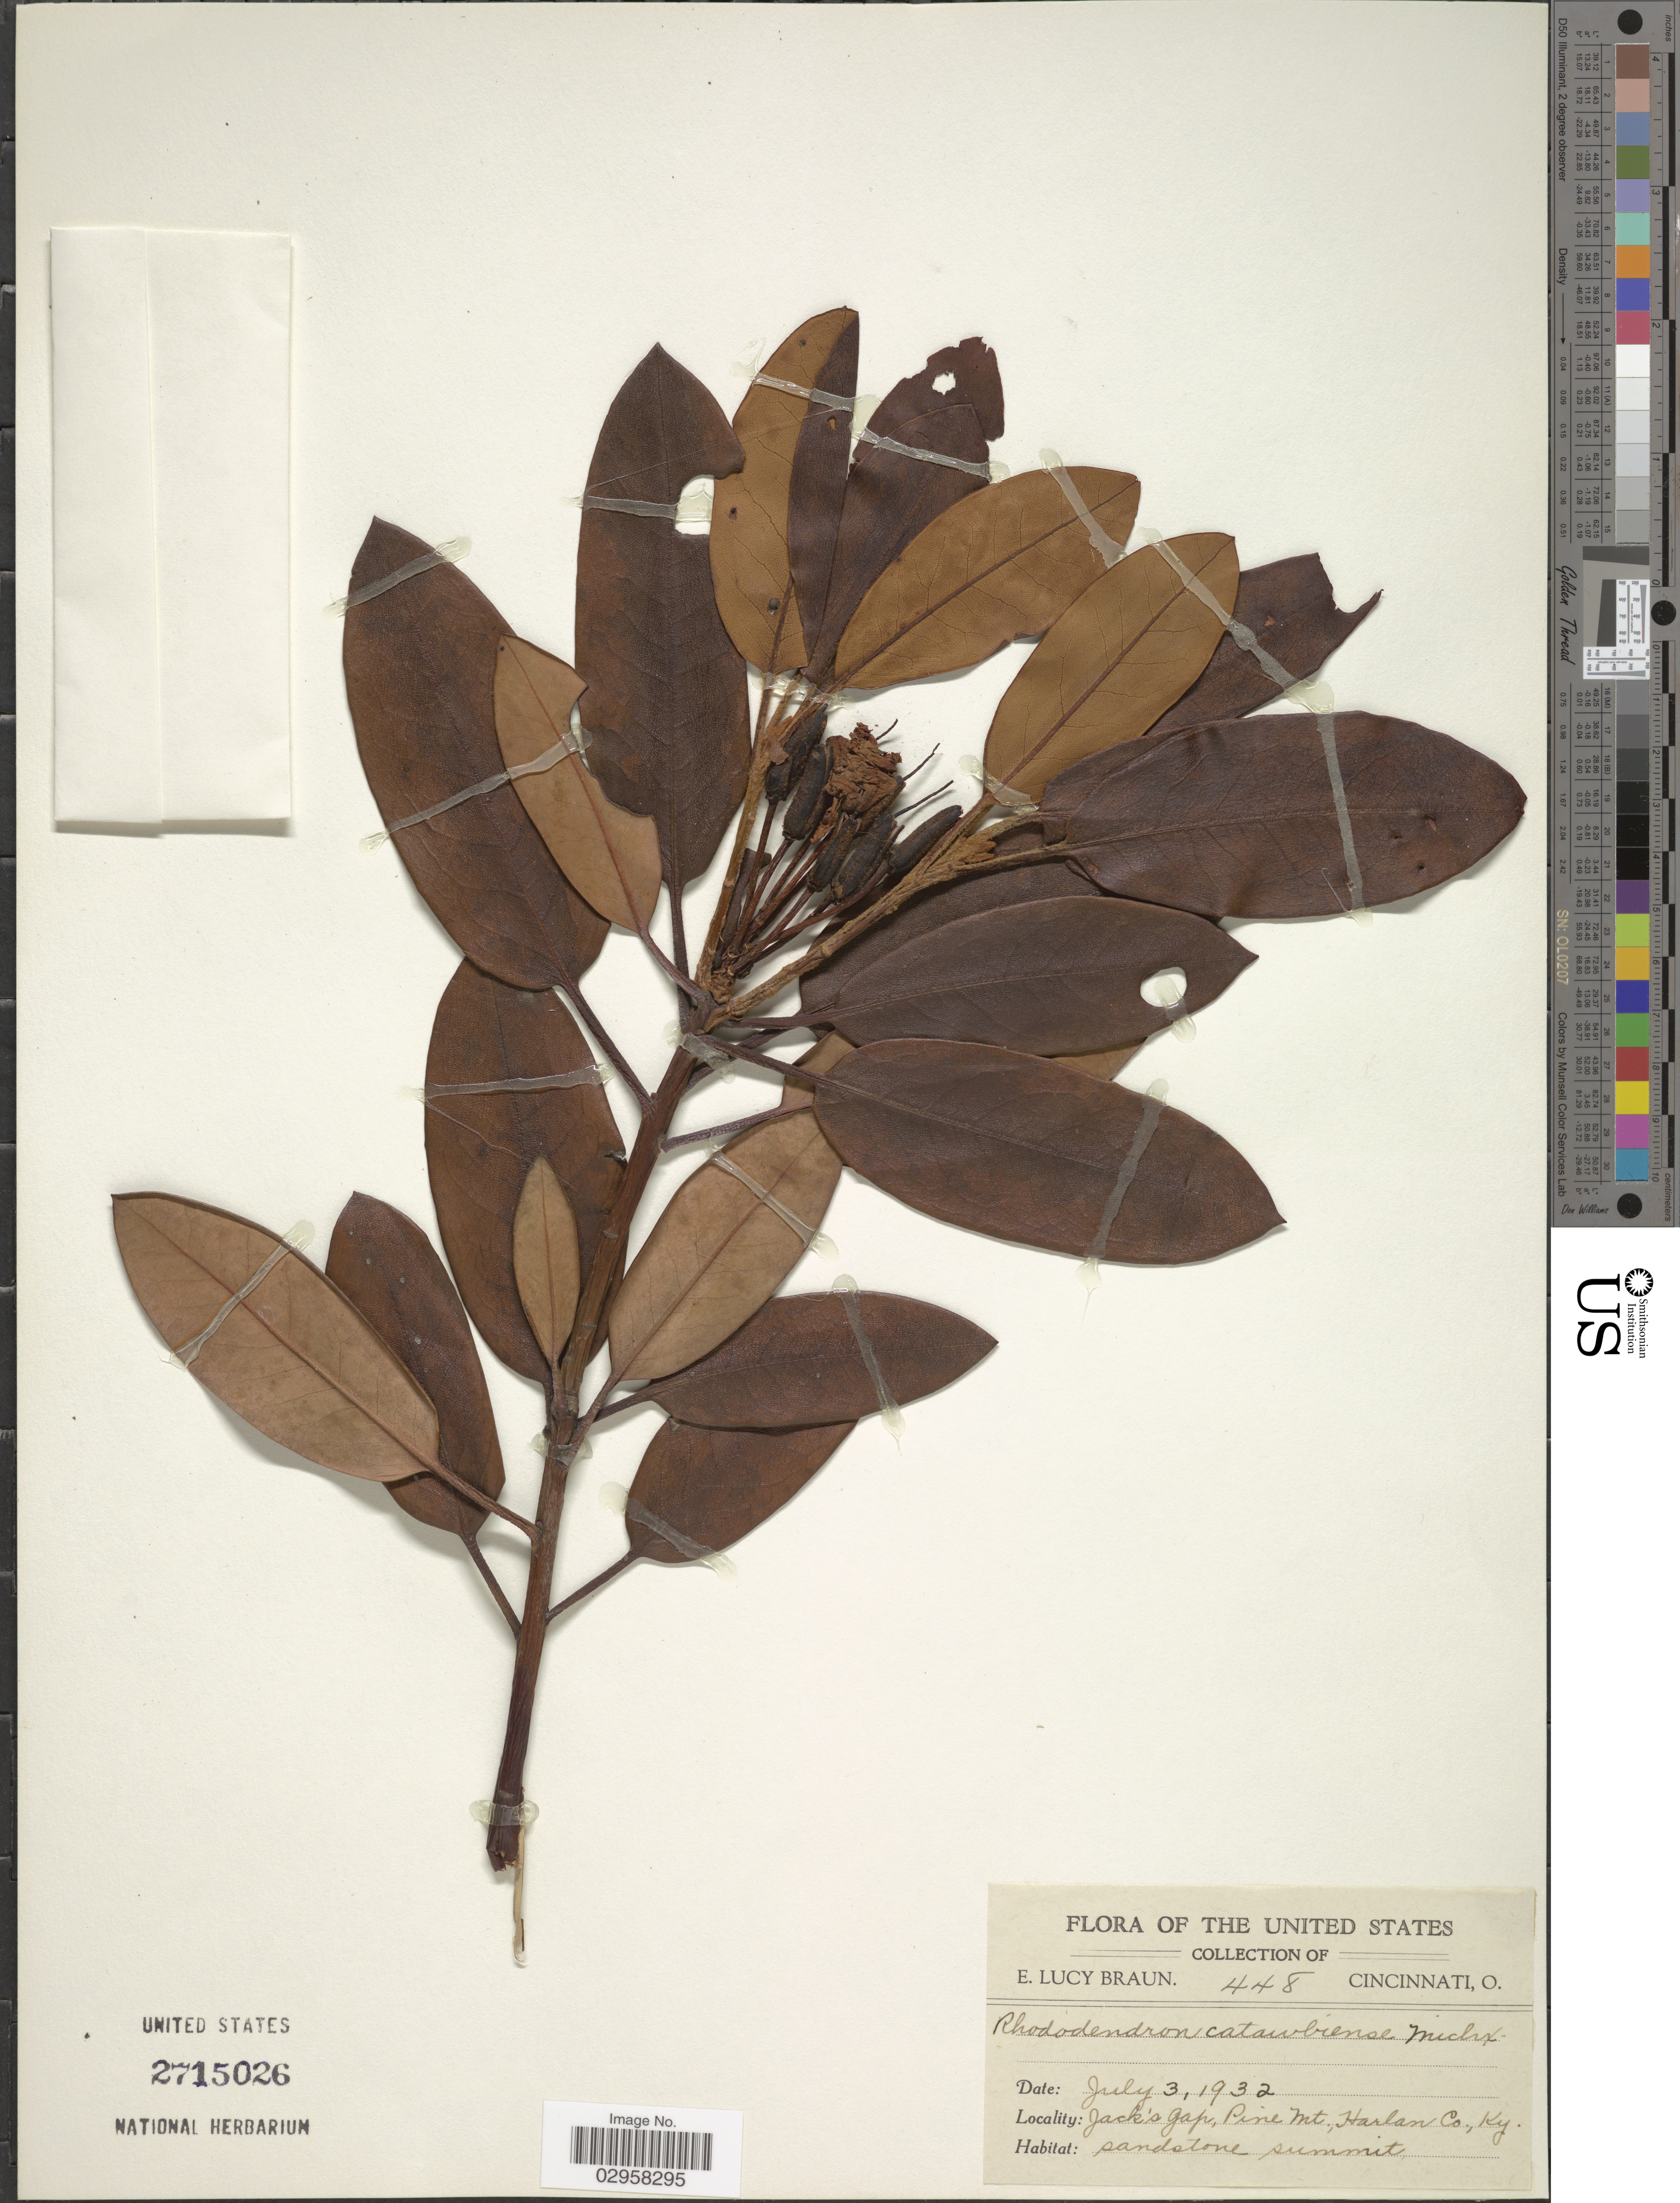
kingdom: Plantae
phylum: Tracheophyta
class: Magnoliopsida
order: Ericales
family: Ericaceae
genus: Rhododendron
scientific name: Rhododendron catawbiense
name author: Michx.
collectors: E. L. Braun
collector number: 448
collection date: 1932-07-03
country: United States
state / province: Kentucky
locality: Jack's Gap, Pine Mt., Harlan Co. Ky.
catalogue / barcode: US 2715026